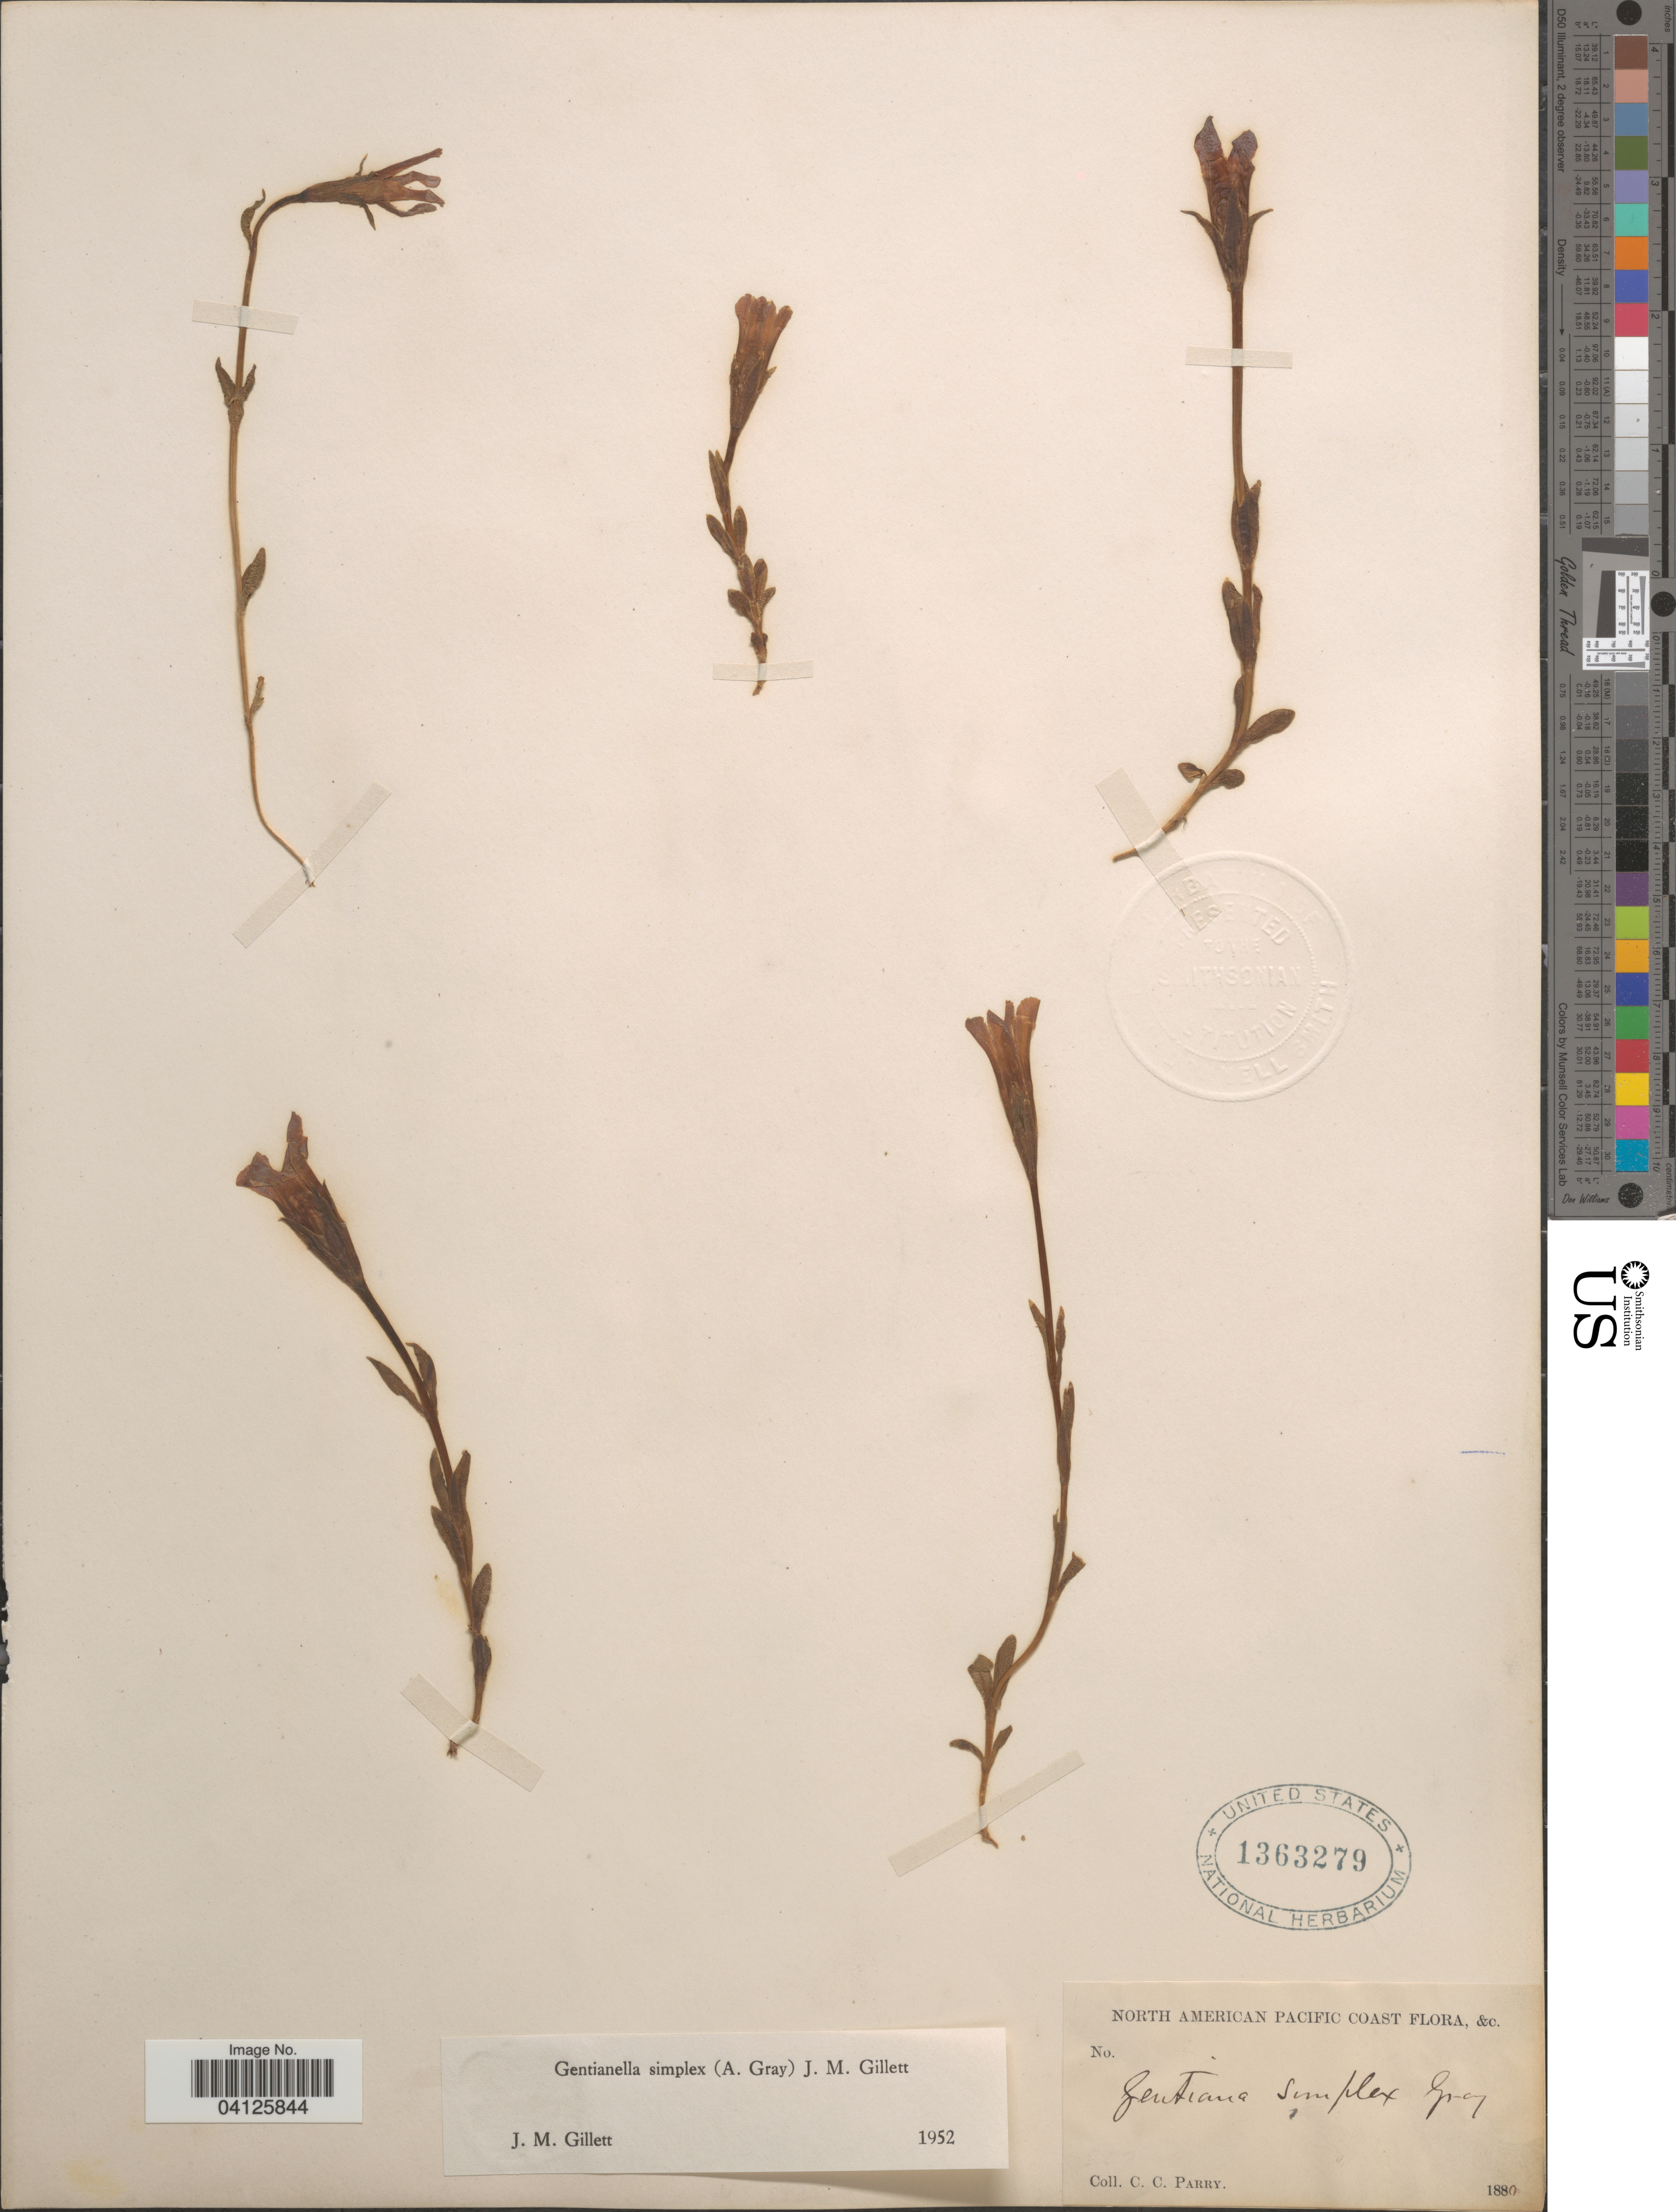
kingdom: Plantae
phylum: Tracheophyta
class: Magnoliopsida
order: Gentianales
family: Gentianaceae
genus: Gentianella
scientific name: Gentianella simplex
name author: (A. Gray) J.M. Gillett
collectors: C. C. Parry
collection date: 1880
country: United States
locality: North American Pacific Coast, &c.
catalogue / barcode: US 1363279